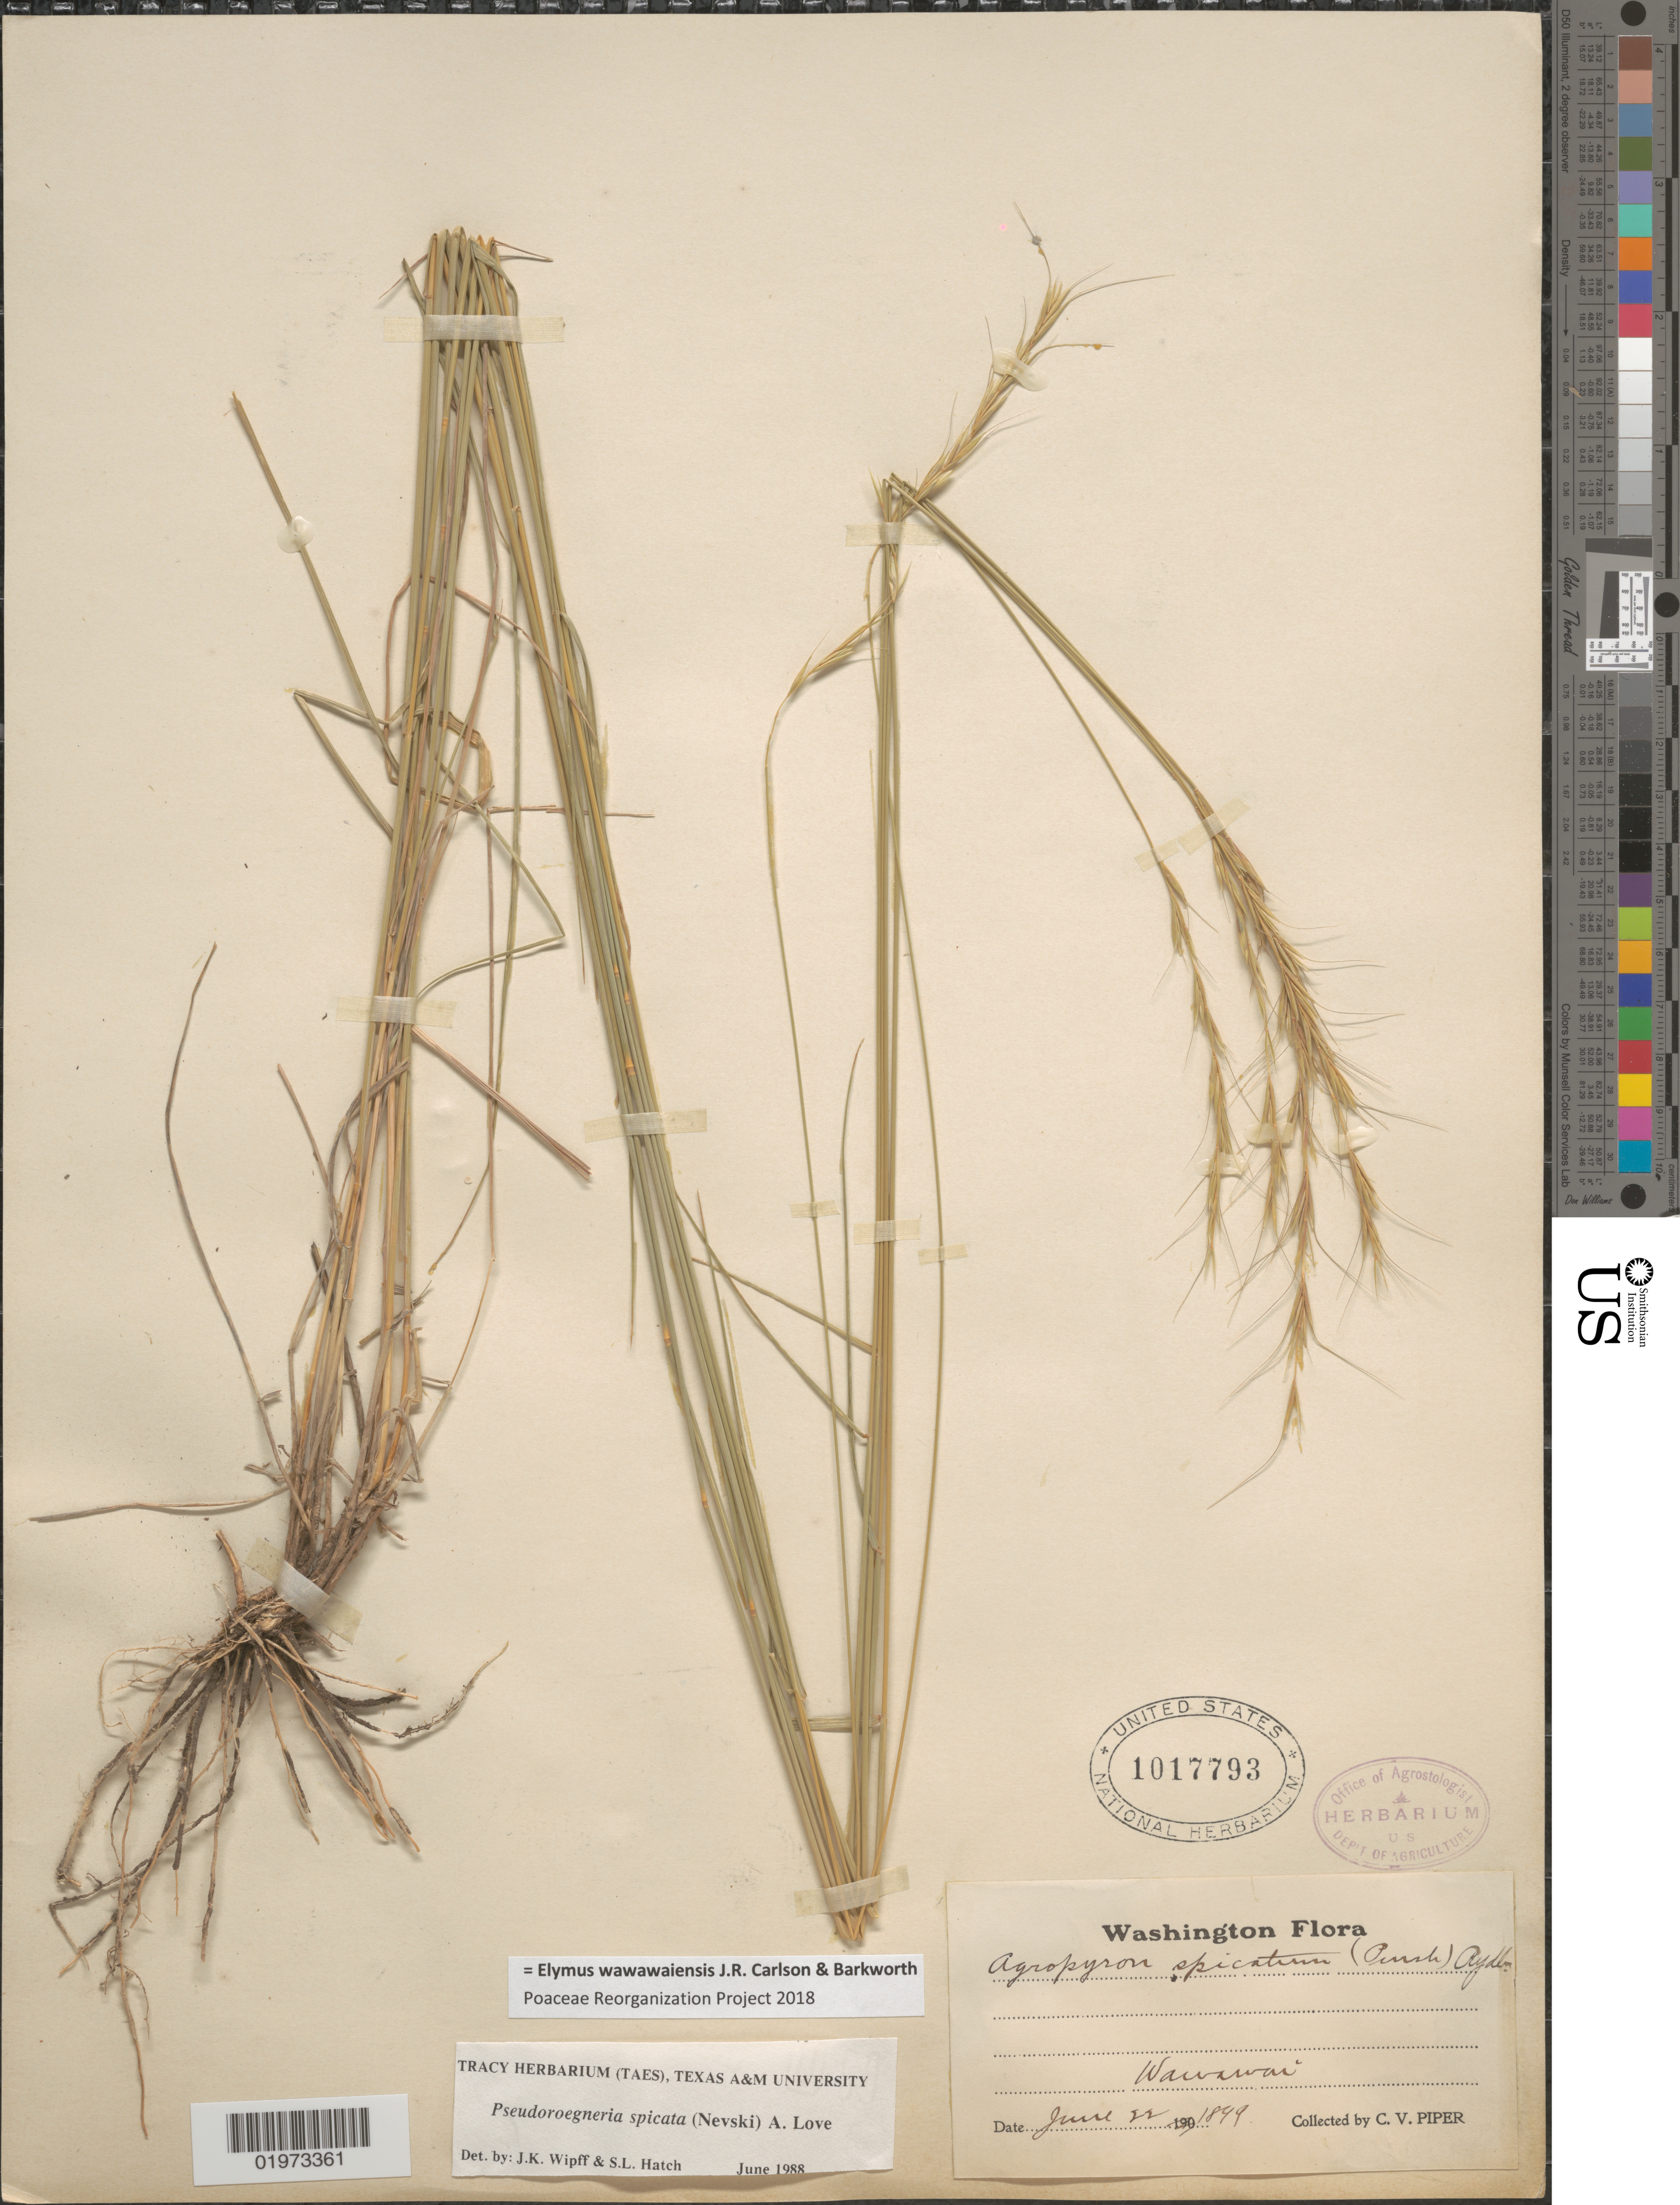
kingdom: Plantae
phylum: Tracheophyta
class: Liliopsida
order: Poales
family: Poaceae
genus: Elymus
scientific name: Elymus wawawaiensis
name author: J.R. Carlson & Barkworth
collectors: C. V. Piper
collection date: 1899-06-22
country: United States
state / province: Washington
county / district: Whitman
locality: Wawawai.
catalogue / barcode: US 1017793